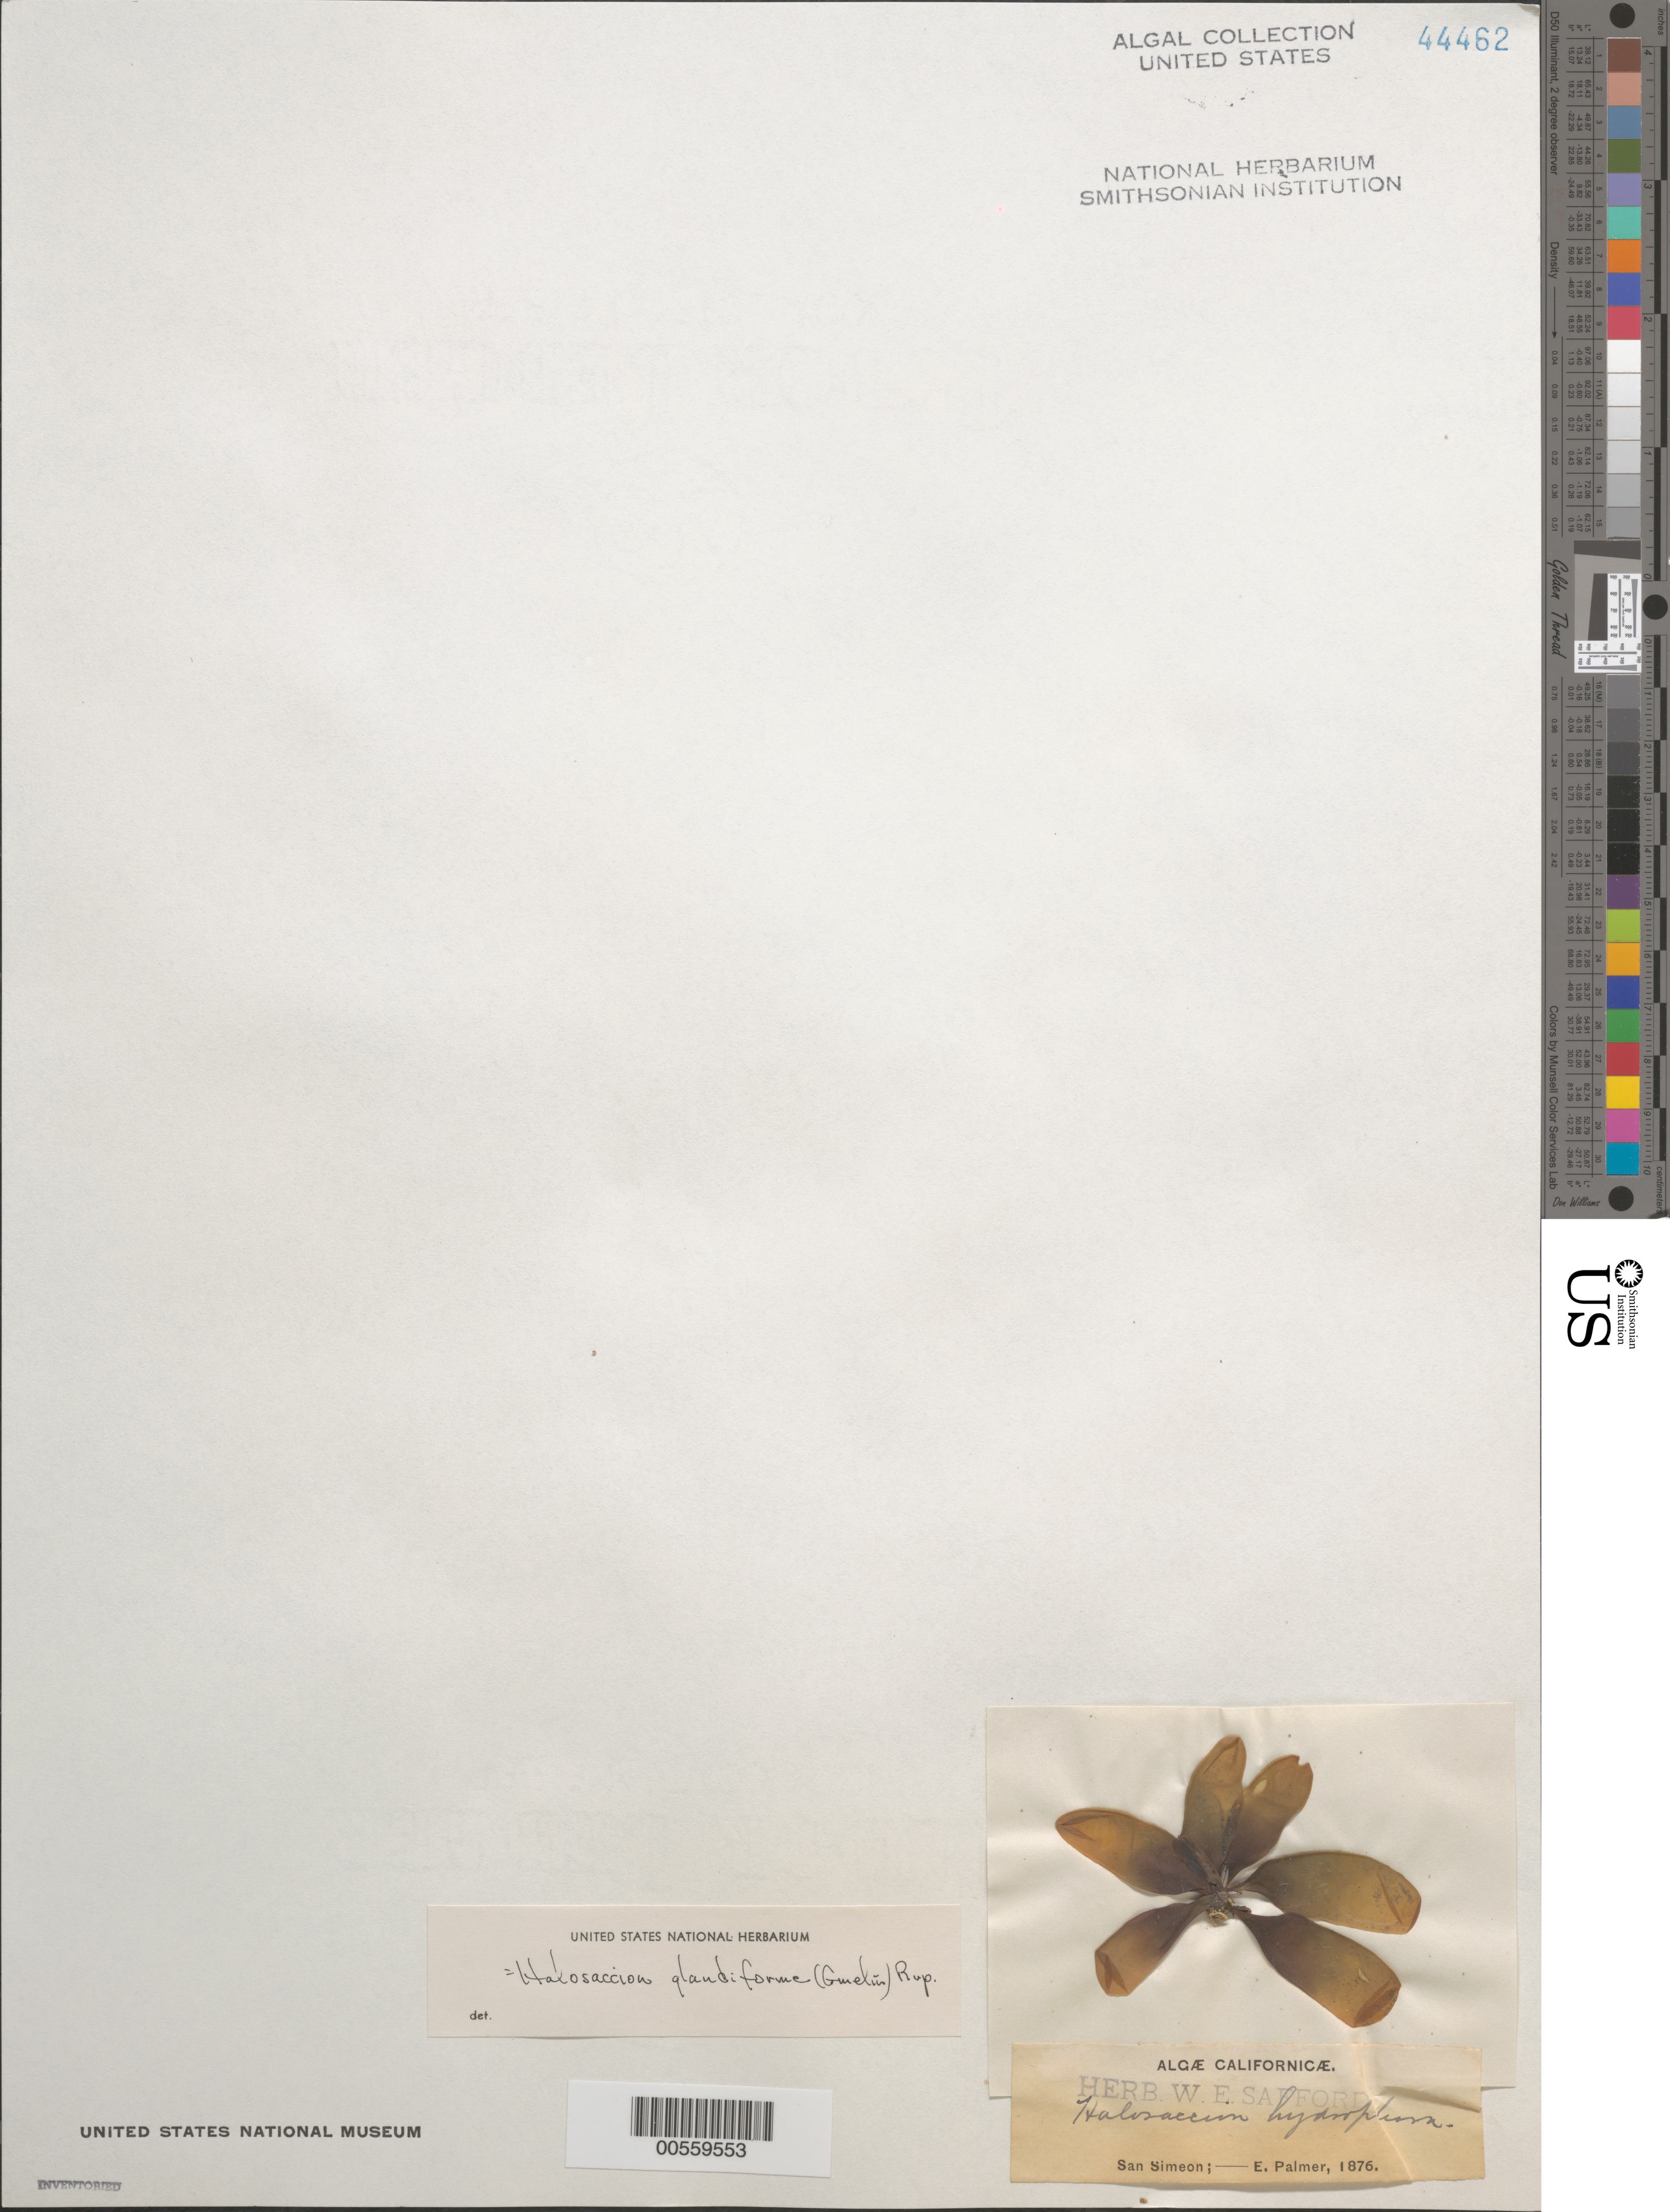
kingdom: Plantae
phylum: Rhodophyta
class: Florideophyceae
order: Palmariales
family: Palmariaceae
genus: Halosaccion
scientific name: Halosaccion glandiforme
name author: (S.G. Gmel.) Rupr.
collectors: E. Palmer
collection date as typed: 1876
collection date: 1876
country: United States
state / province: California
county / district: San Luis Obispo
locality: San Simeon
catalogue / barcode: US 44462